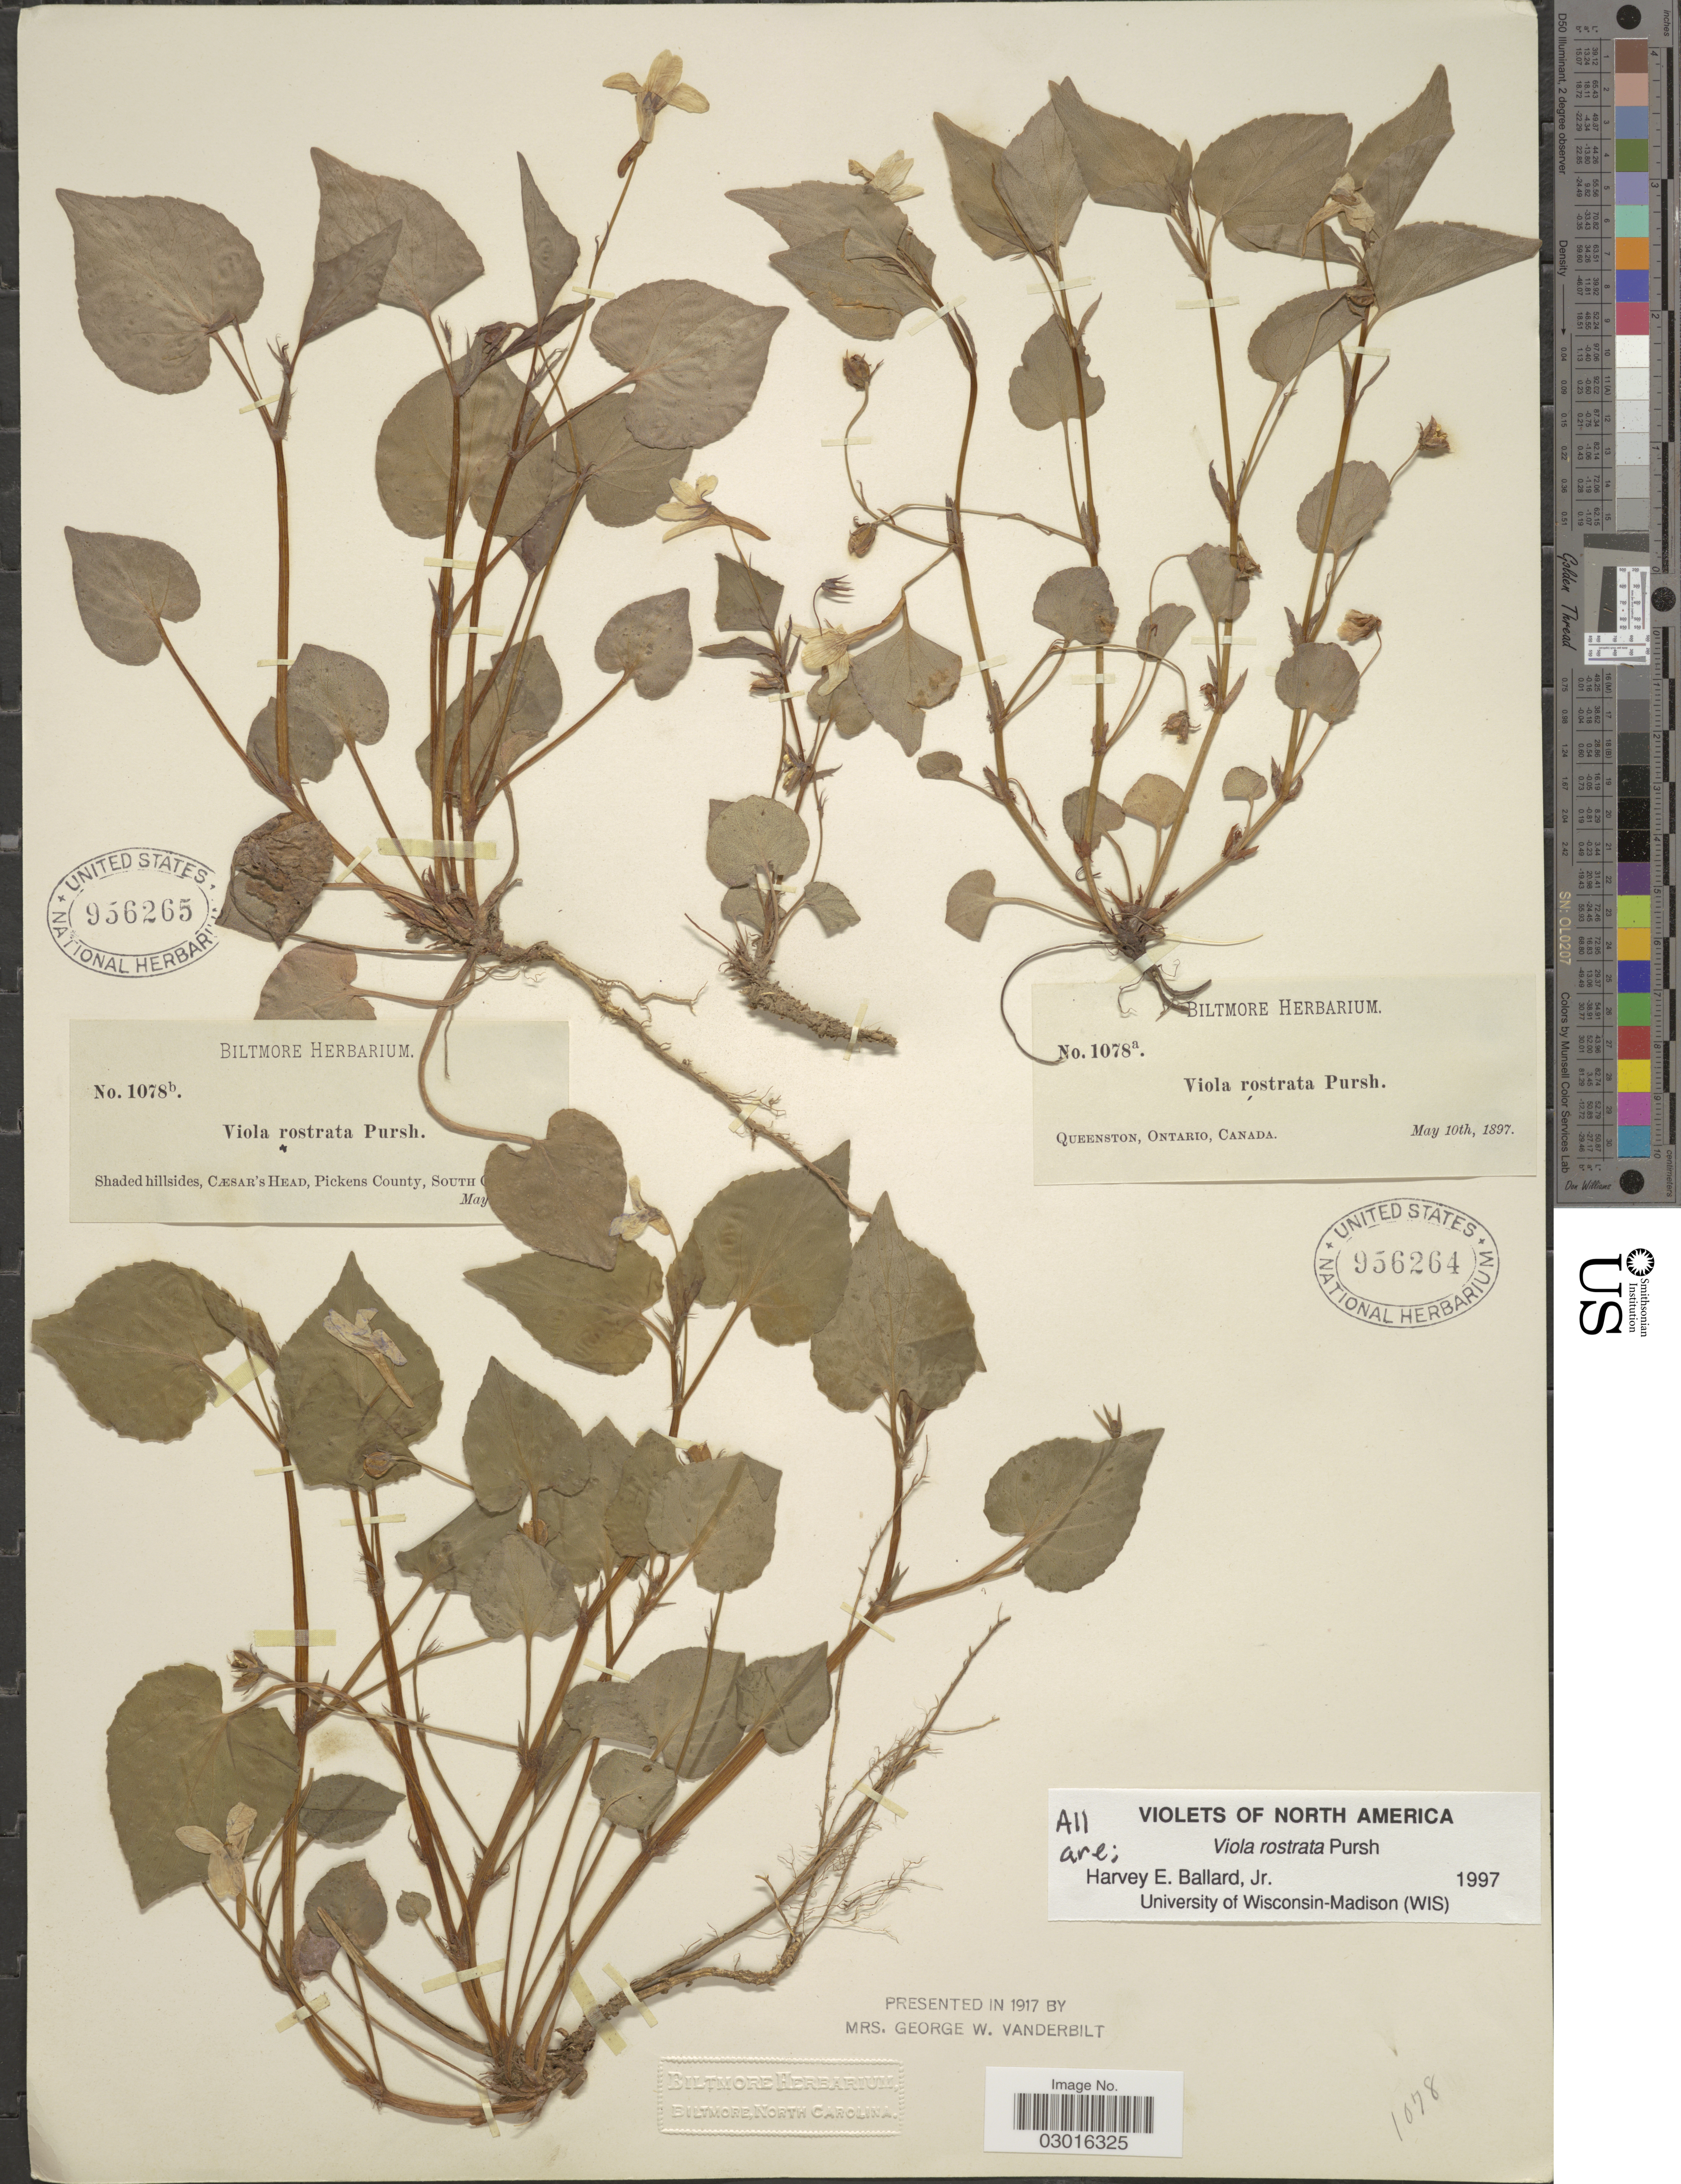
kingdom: Plantae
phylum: Tracheophyta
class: Magnoliopsida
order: Malpighiales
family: Violaceae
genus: Viola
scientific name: Viola rostrata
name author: Pursh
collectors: ex herb. Biltmore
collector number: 1078b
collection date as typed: May !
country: United States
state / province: South Carolina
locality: Shaded hillsides, Cæsar's Head, Pickens County.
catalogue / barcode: US 956265-2